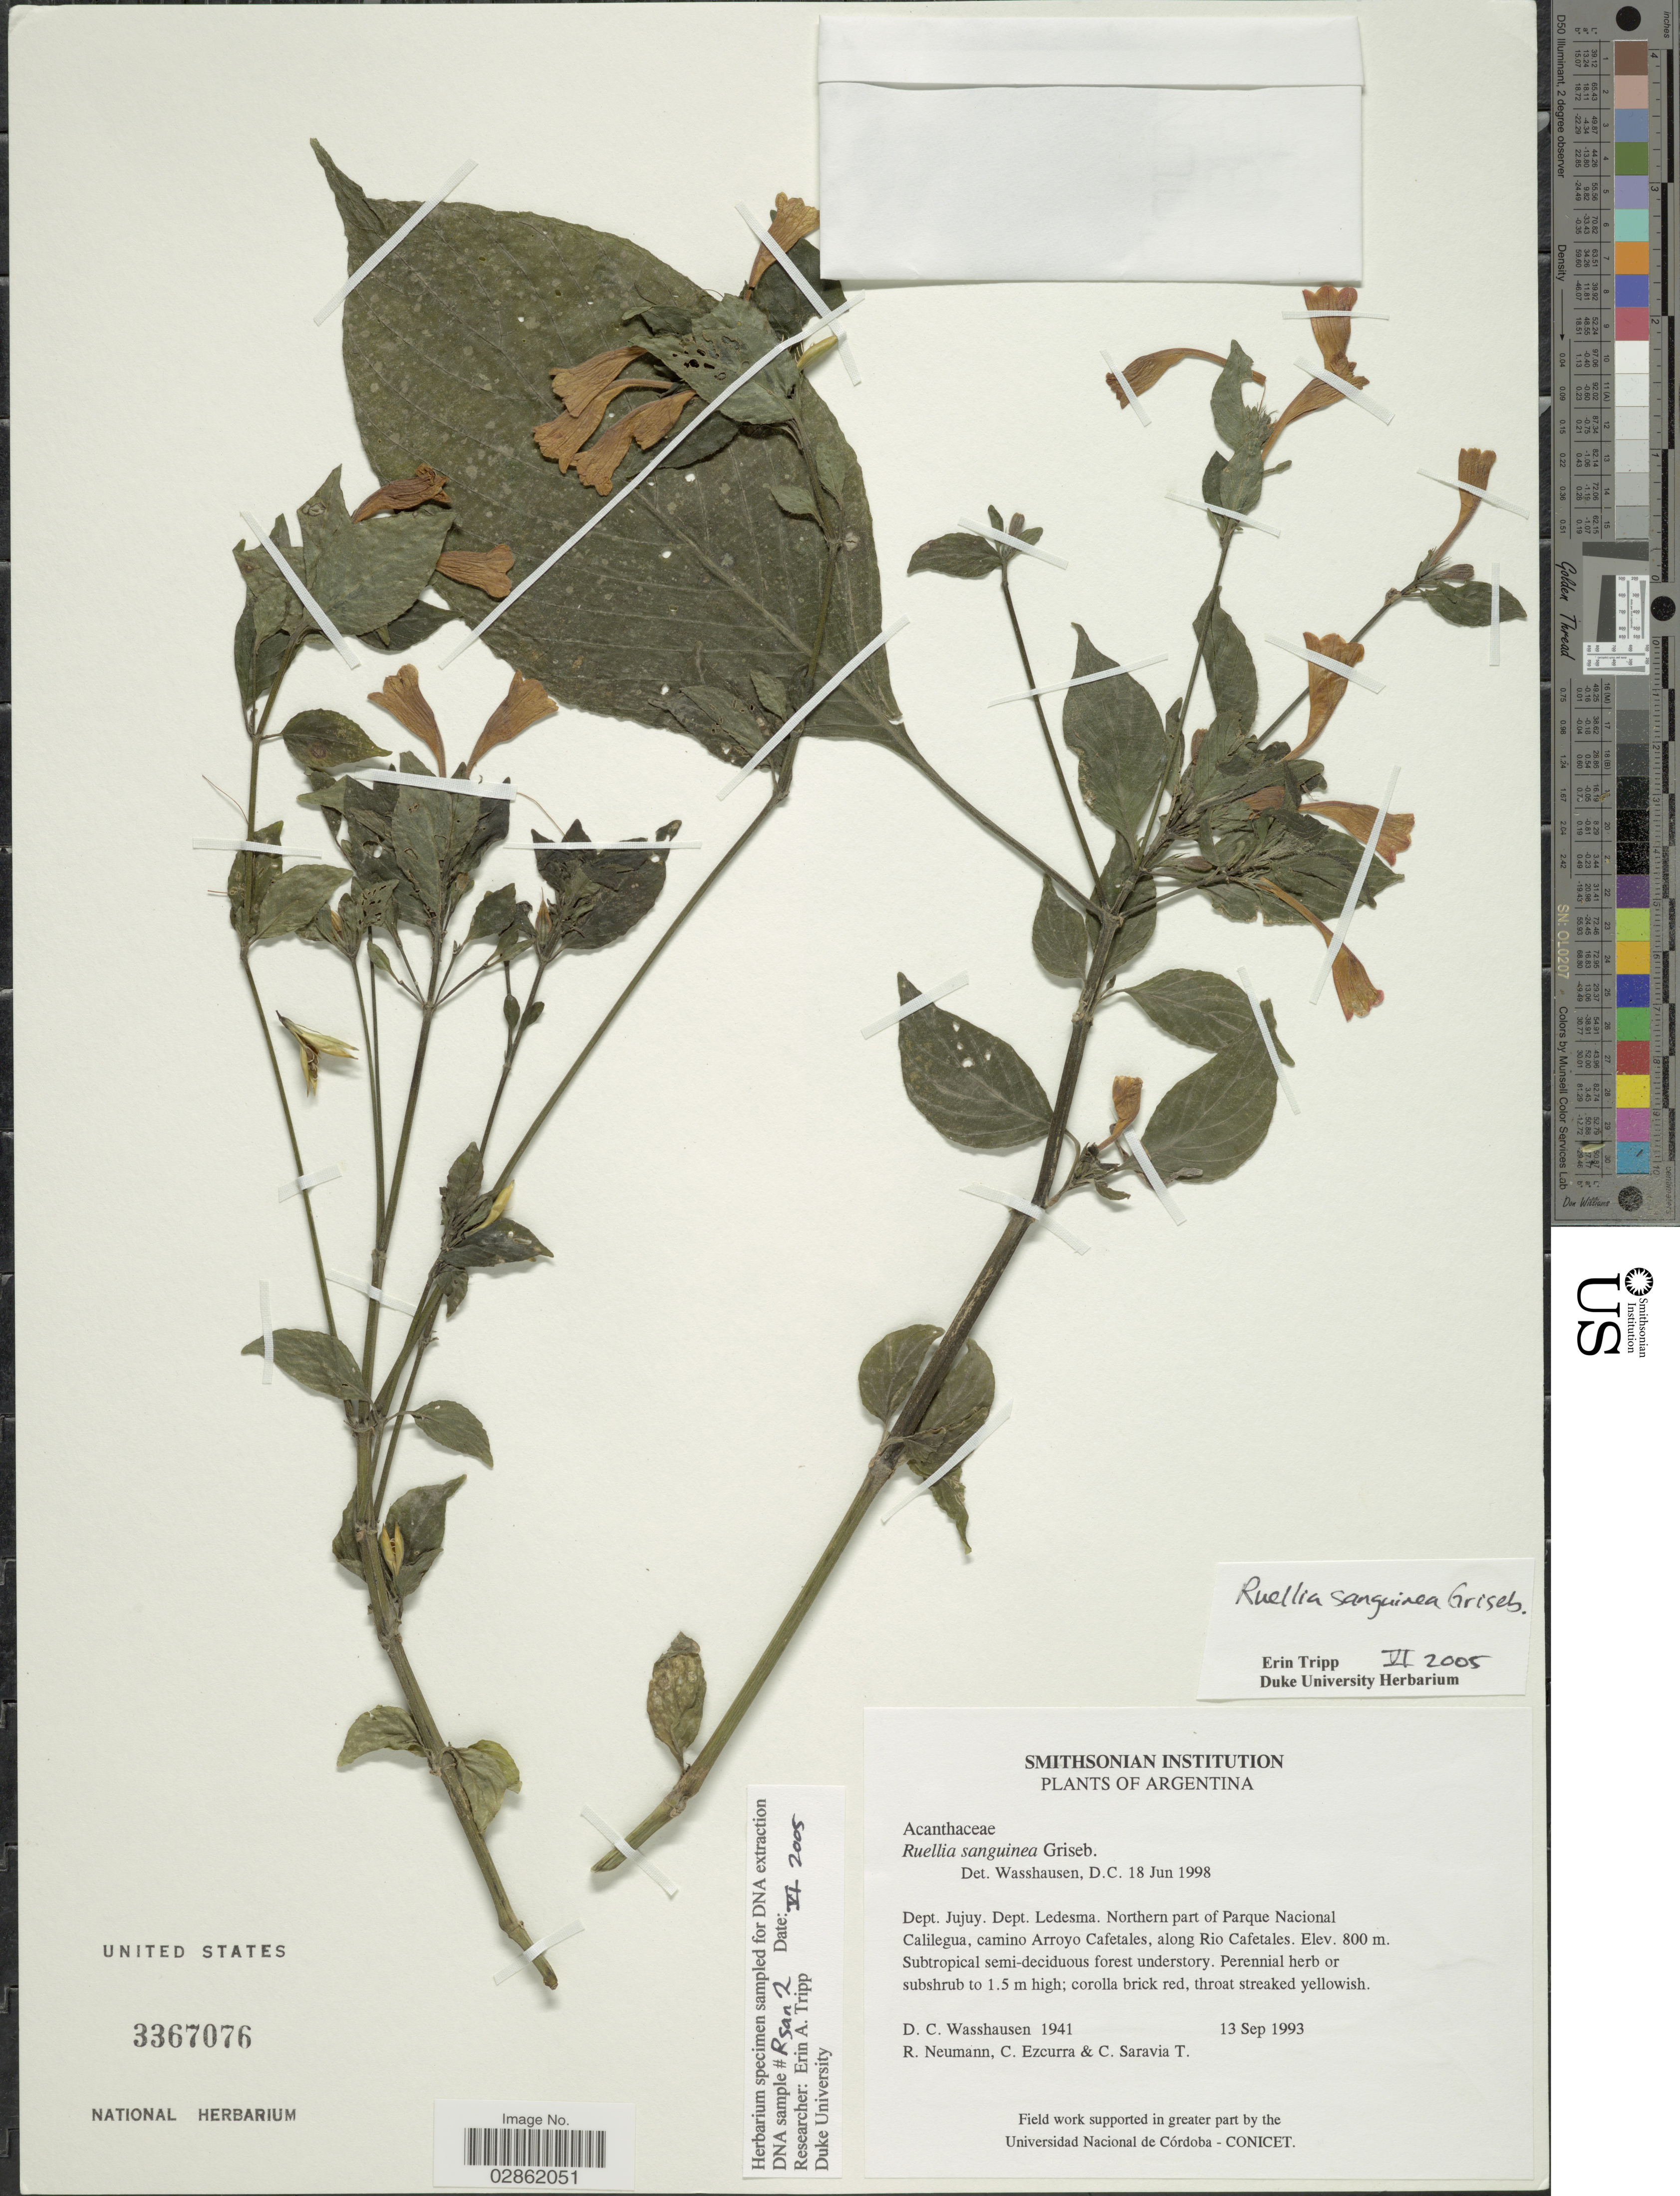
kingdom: Plantae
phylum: Tracheophyta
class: Magnoliopsida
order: Lamiales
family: Acanthaceae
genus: Ruellia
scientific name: Ruellia sanguinea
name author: Griseb.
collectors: D. C. Wasshausen, R. Neumann, C. Ezcurra & C. Saravia T.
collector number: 1941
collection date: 1993-09-13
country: Argentina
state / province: Jujuy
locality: Dept. Jujuy, Dept. Ledesma, Northern part of Parque Nacional Calilegua, camino Arroyo Cafetals, along Rio Cafetals.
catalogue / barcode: US 3367076